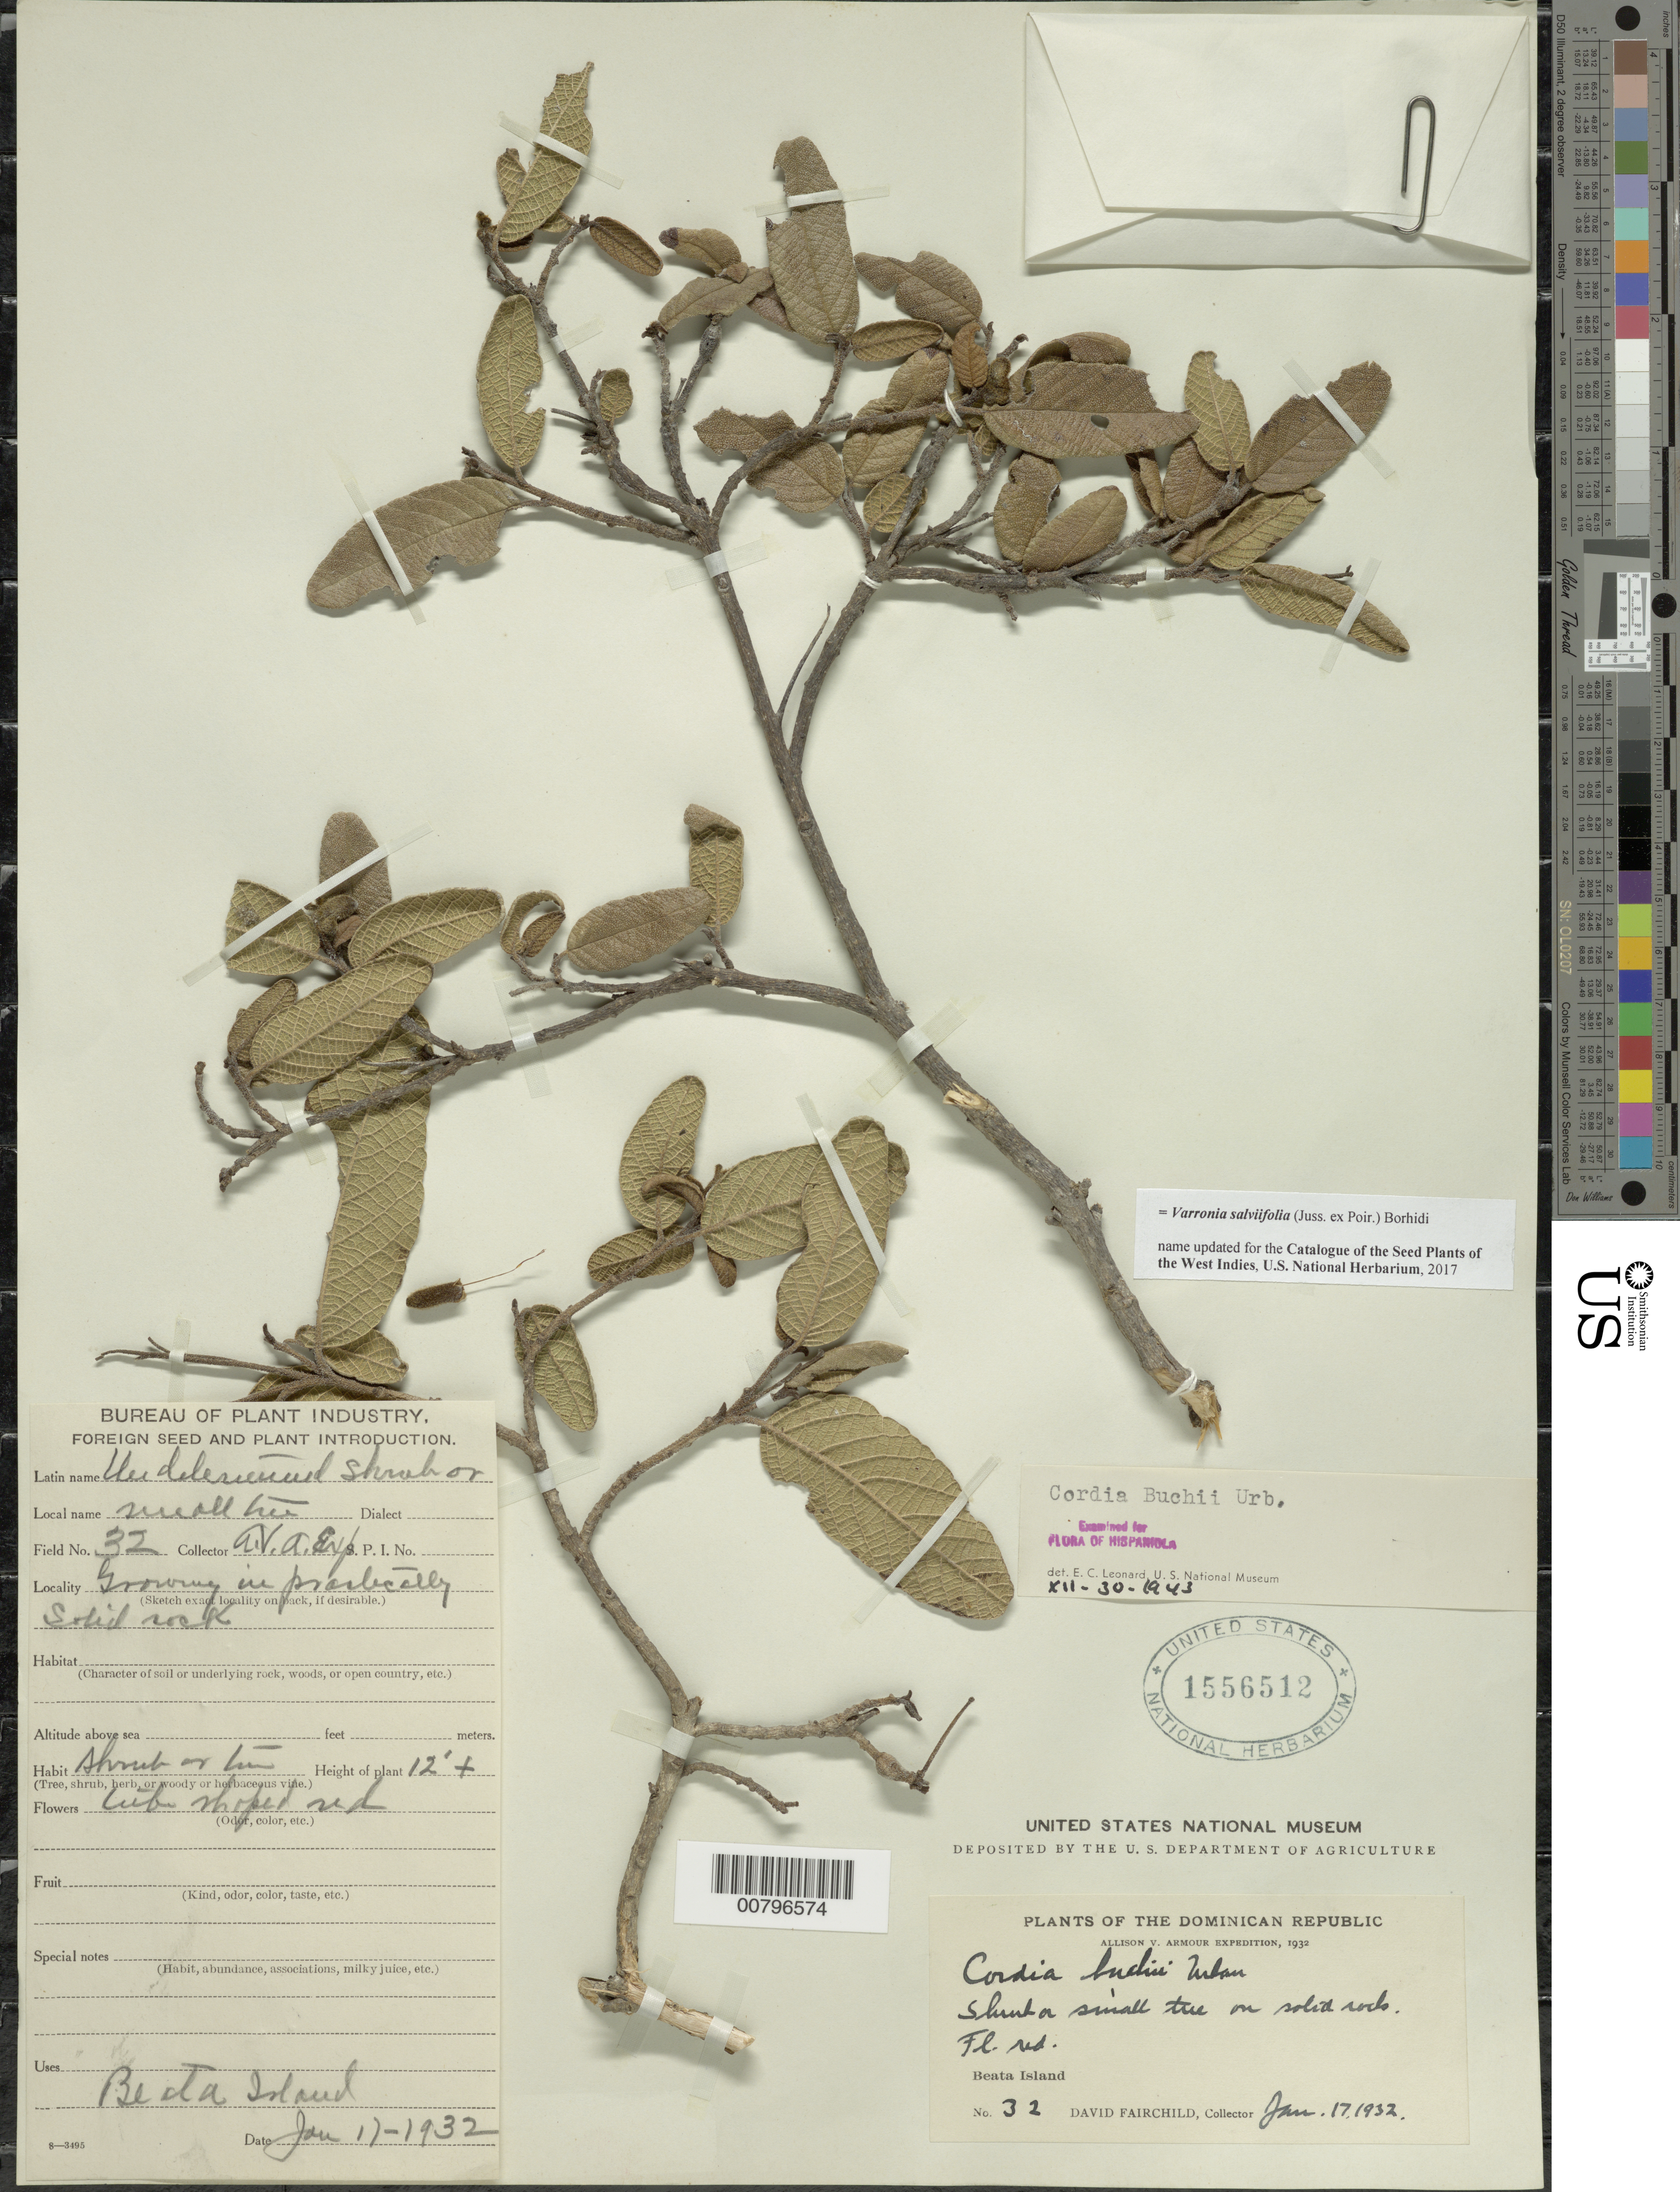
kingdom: Plantae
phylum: Tracheophyta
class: Magnoliopsida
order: Boraginales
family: Cordiaceae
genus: Varronia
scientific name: Varronia salviifolia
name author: (Juss. ex Poir.) Borhidi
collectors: D. Fairchild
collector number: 32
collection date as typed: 17 Jan 1932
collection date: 1932-01-17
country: Dominican Republic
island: Hispaniola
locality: Beata Island.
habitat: Growing in practically solid rock.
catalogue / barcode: US 1556512